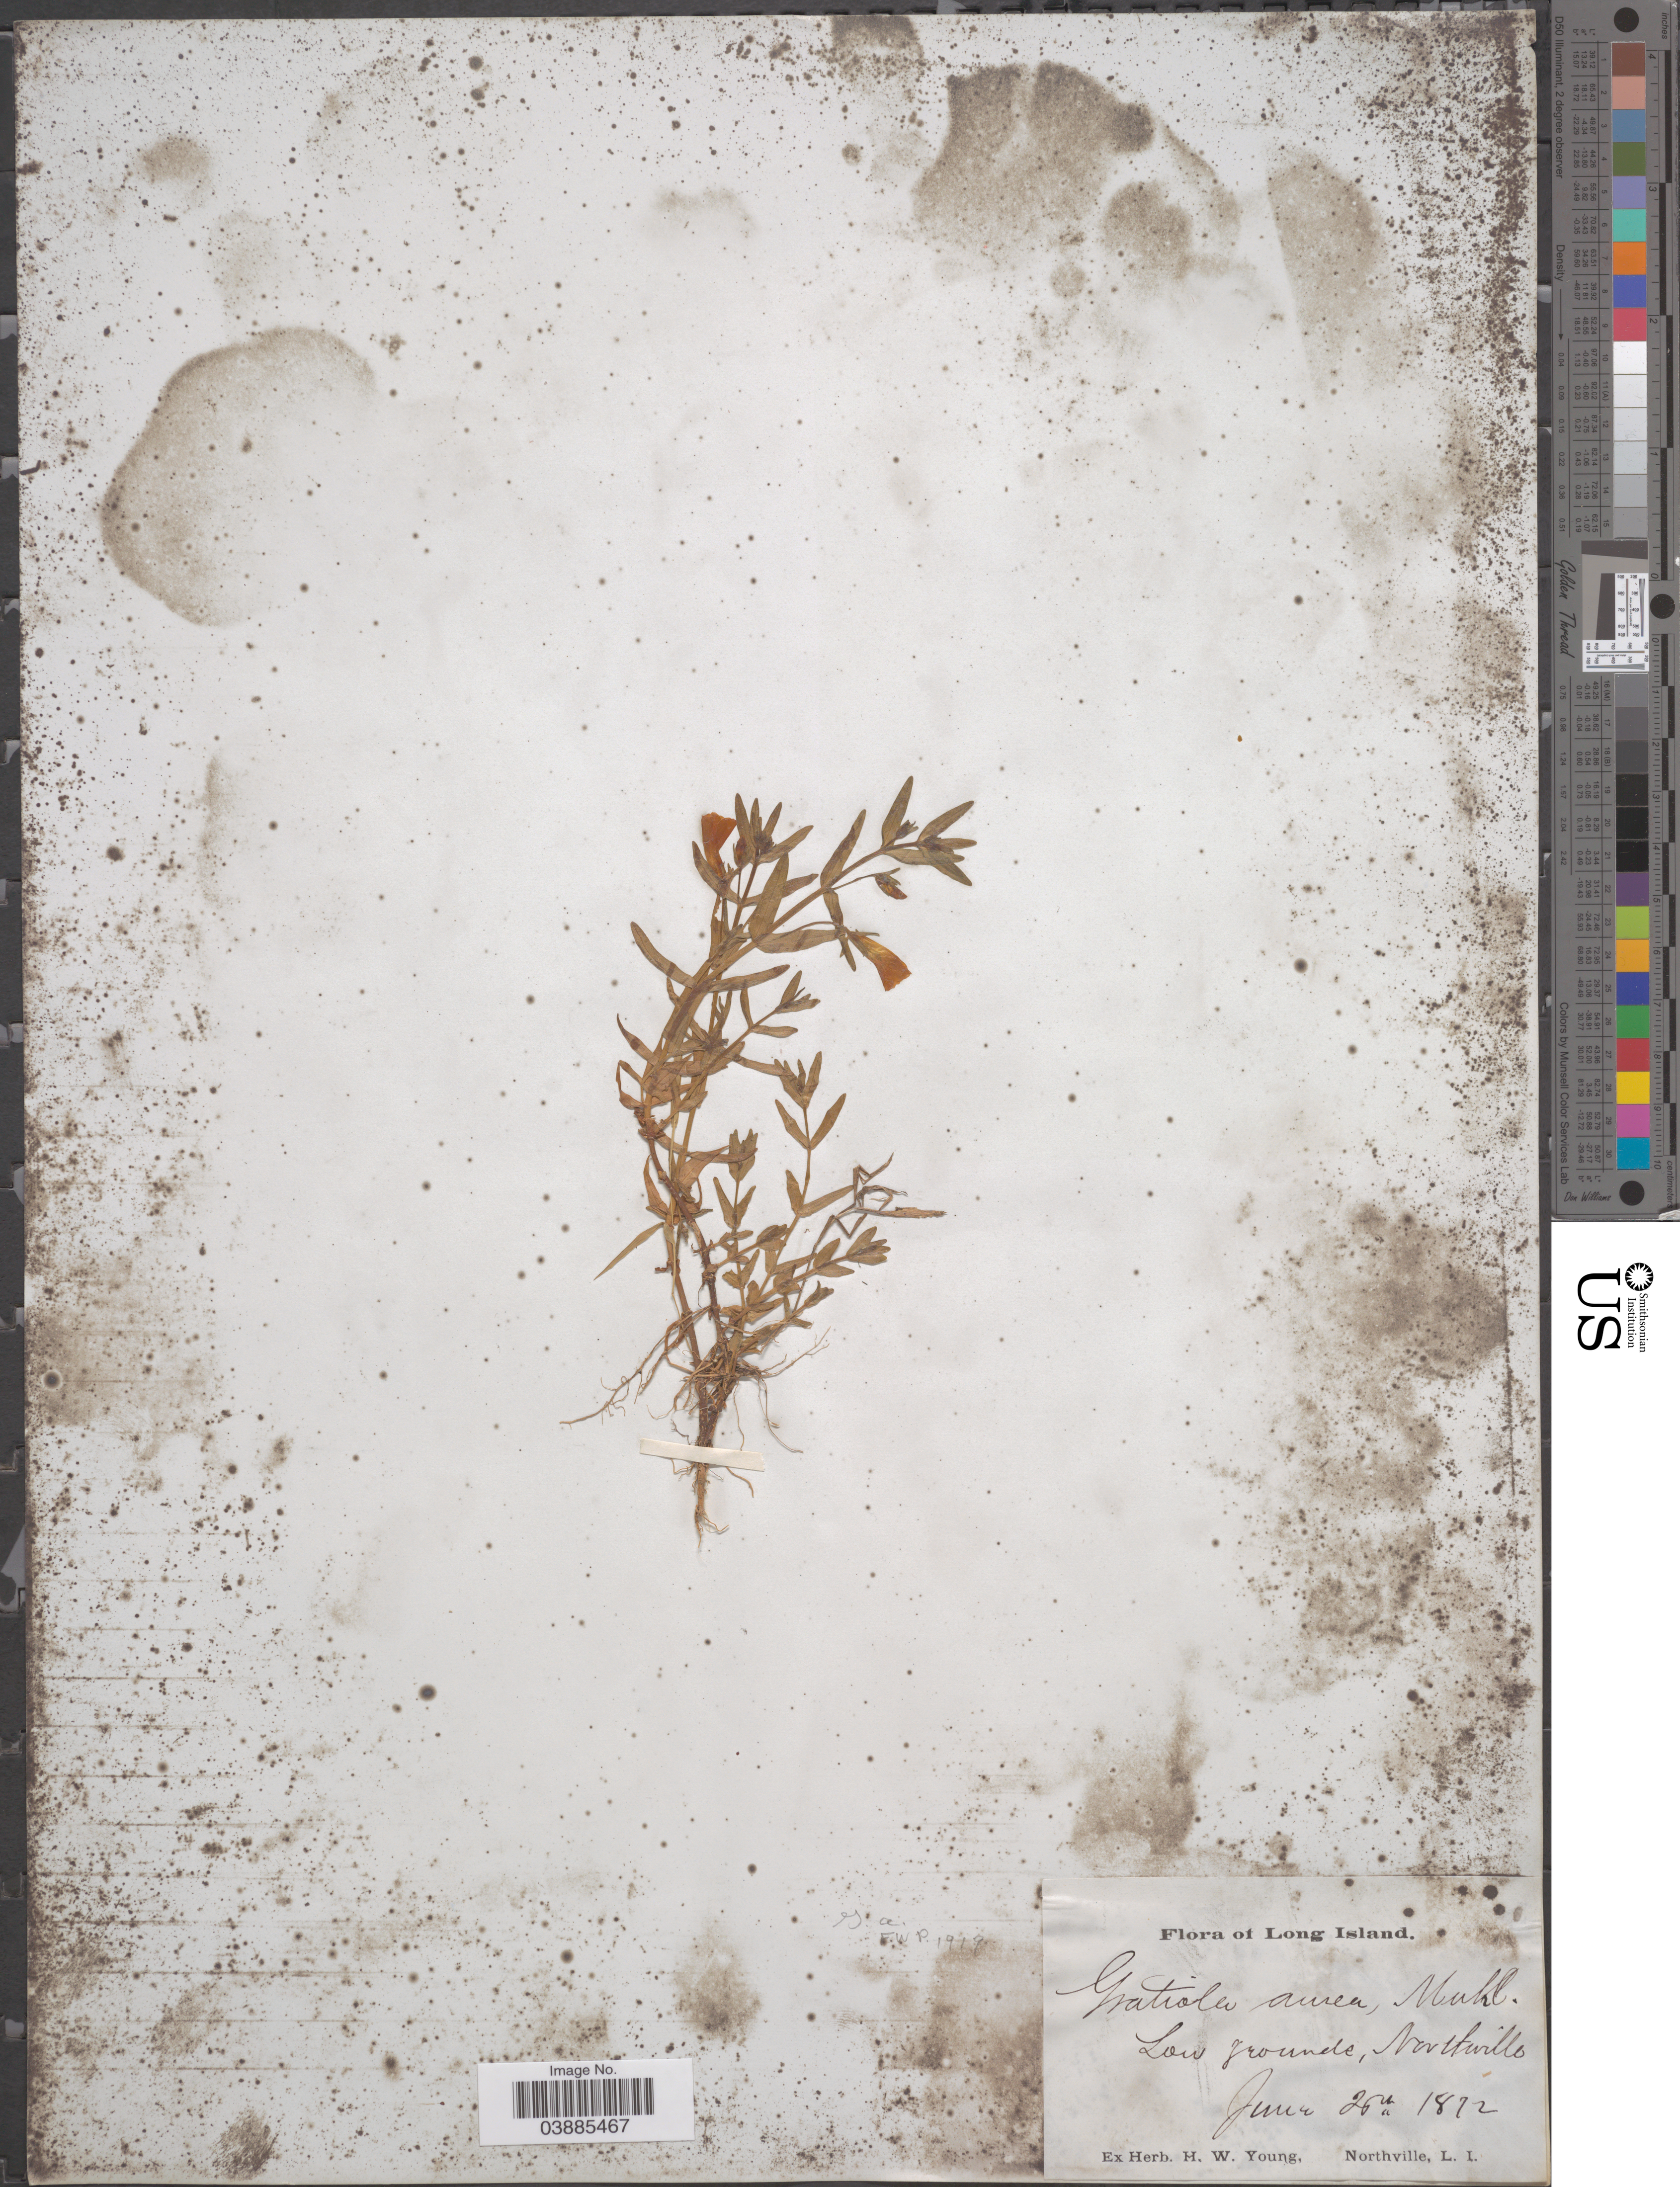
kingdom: Plantae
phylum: Tracheophyta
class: Magnoliopsida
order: Lamiales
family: Plantaginaceae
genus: Gratiola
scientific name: Gratiola aurea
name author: Pursh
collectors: ex herb. H.W. Young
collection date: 1872-06-26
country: United States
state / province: New York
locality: Long Island. Low grounds, Northville.